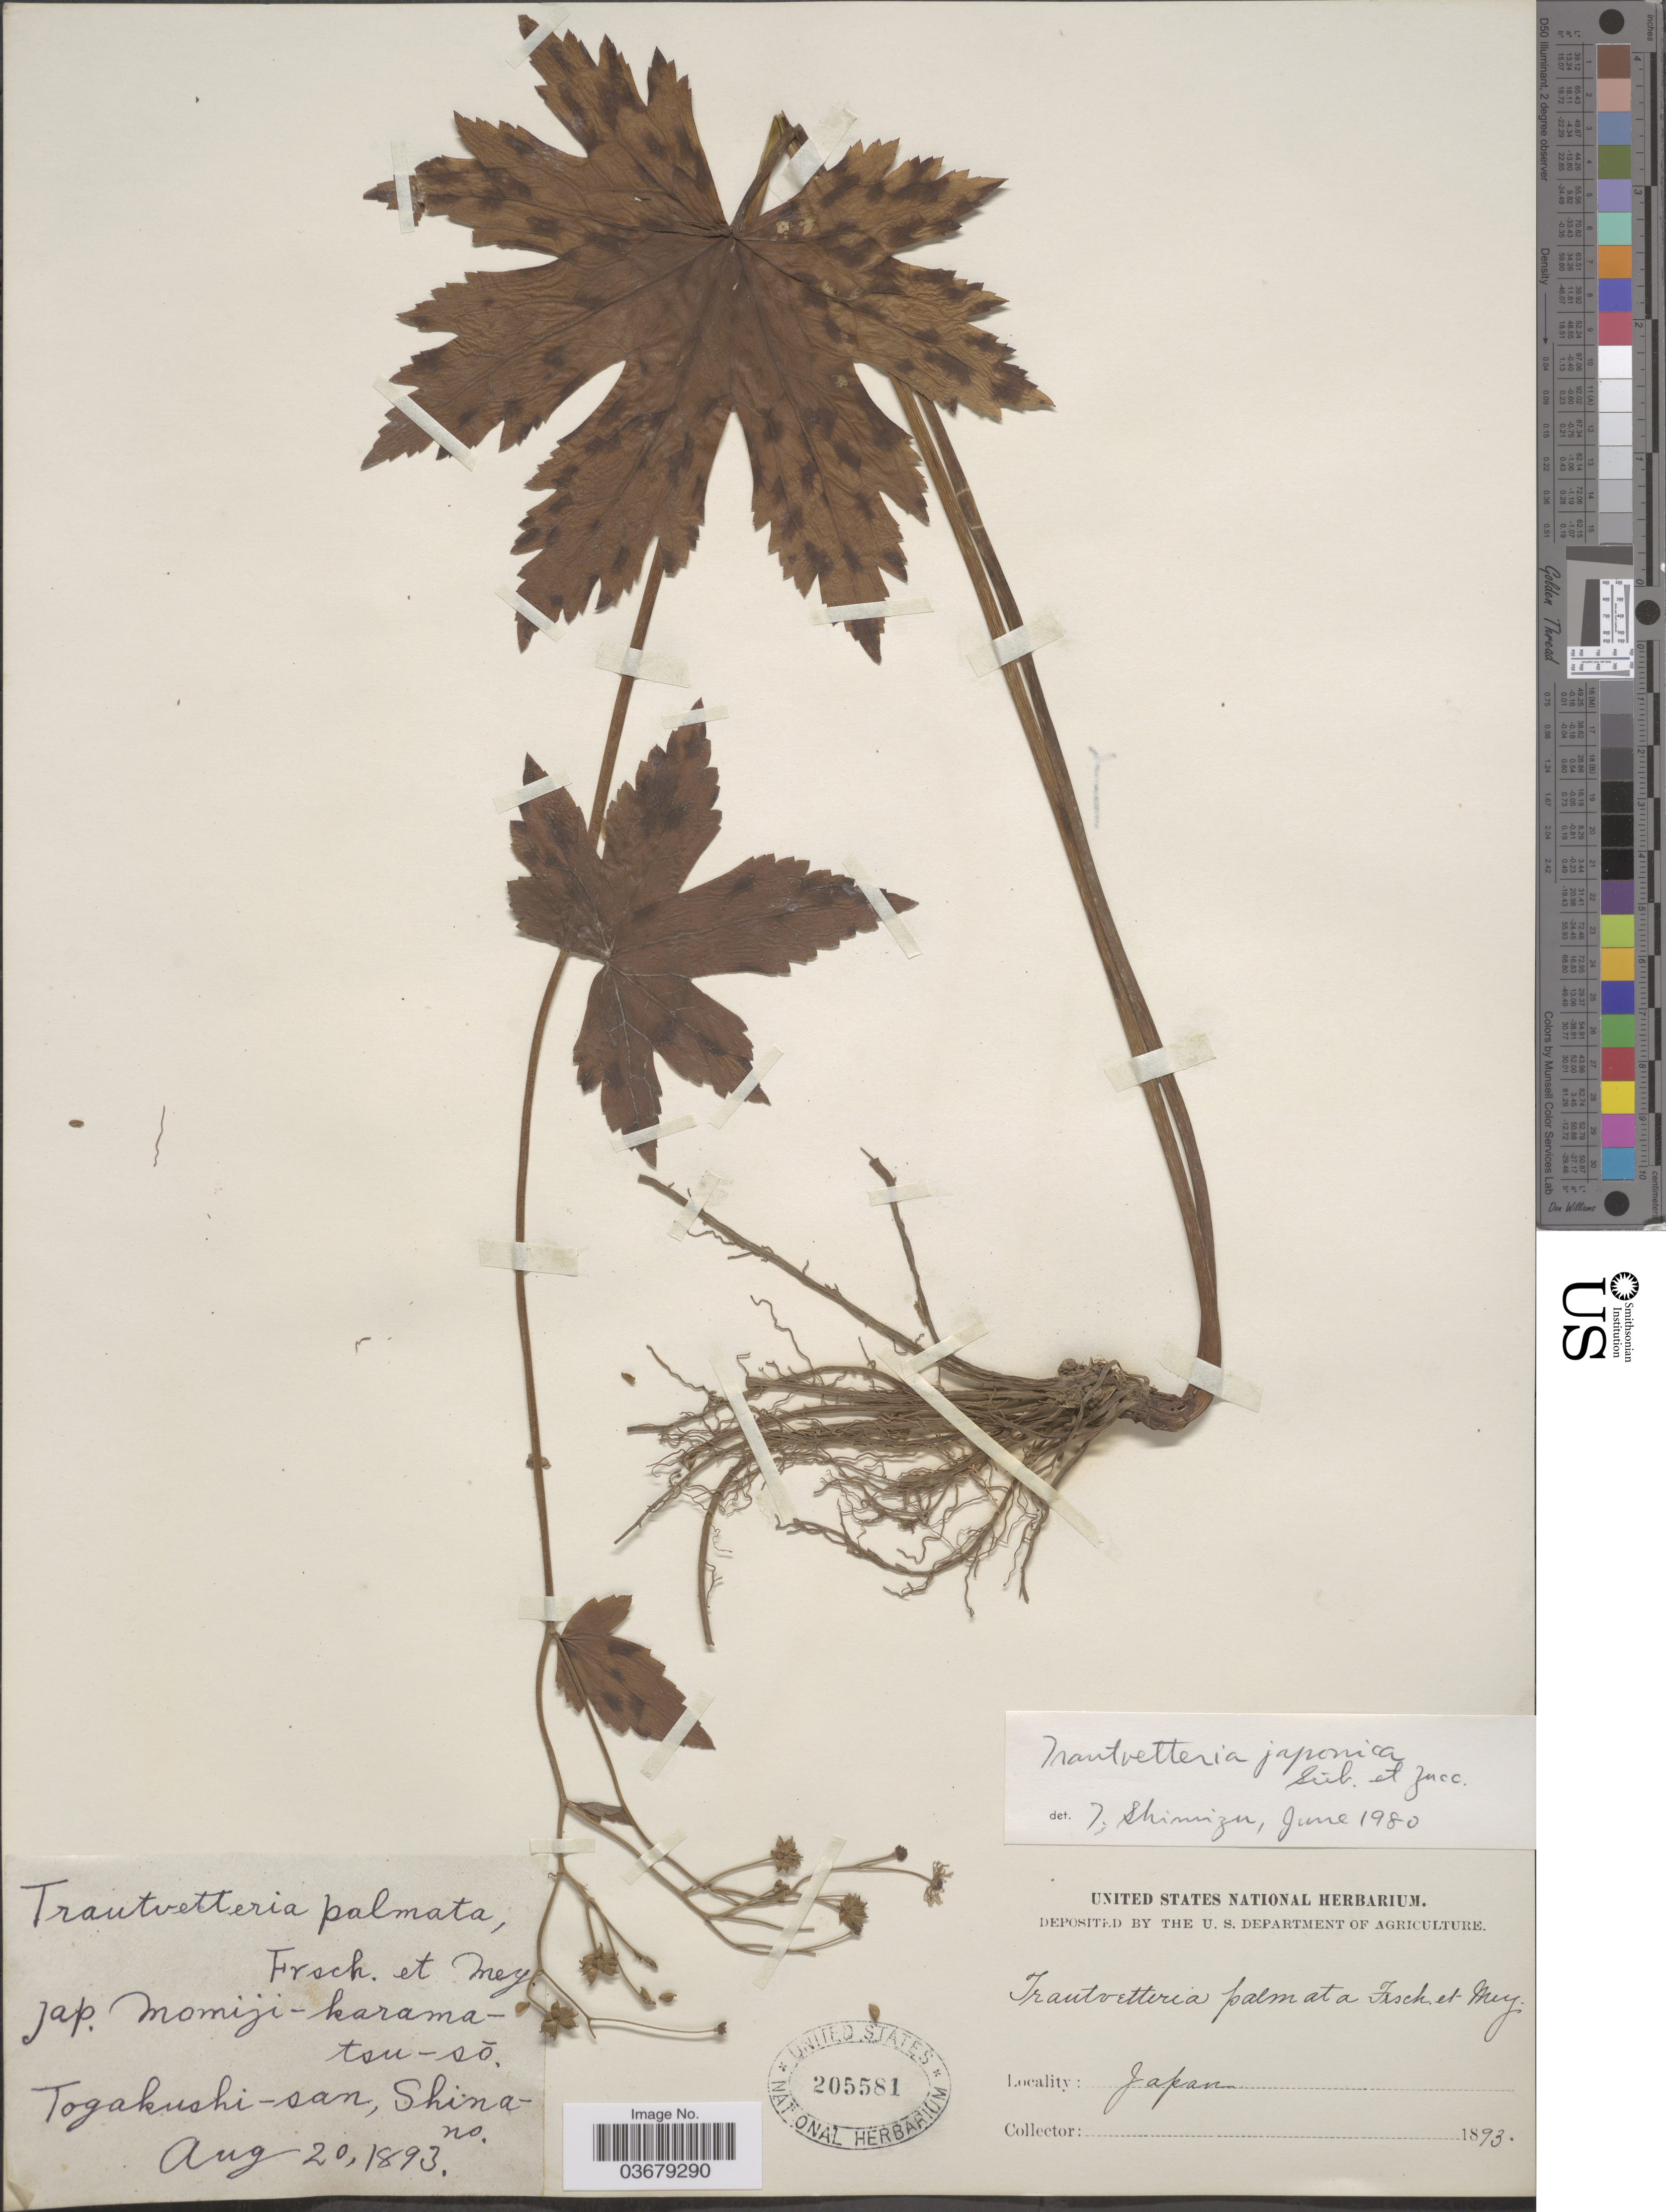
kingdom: Plantae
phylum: Tracheophyta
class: Magnoliopsida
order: Ranunculales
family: Ranunculaceae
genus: Trautvetteria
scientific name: Trautvetteria japonica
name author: Siebold & Zucc.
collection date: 1893-08-20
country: Japan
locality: Togakushi-san, Shinano.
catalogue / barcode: US 205581